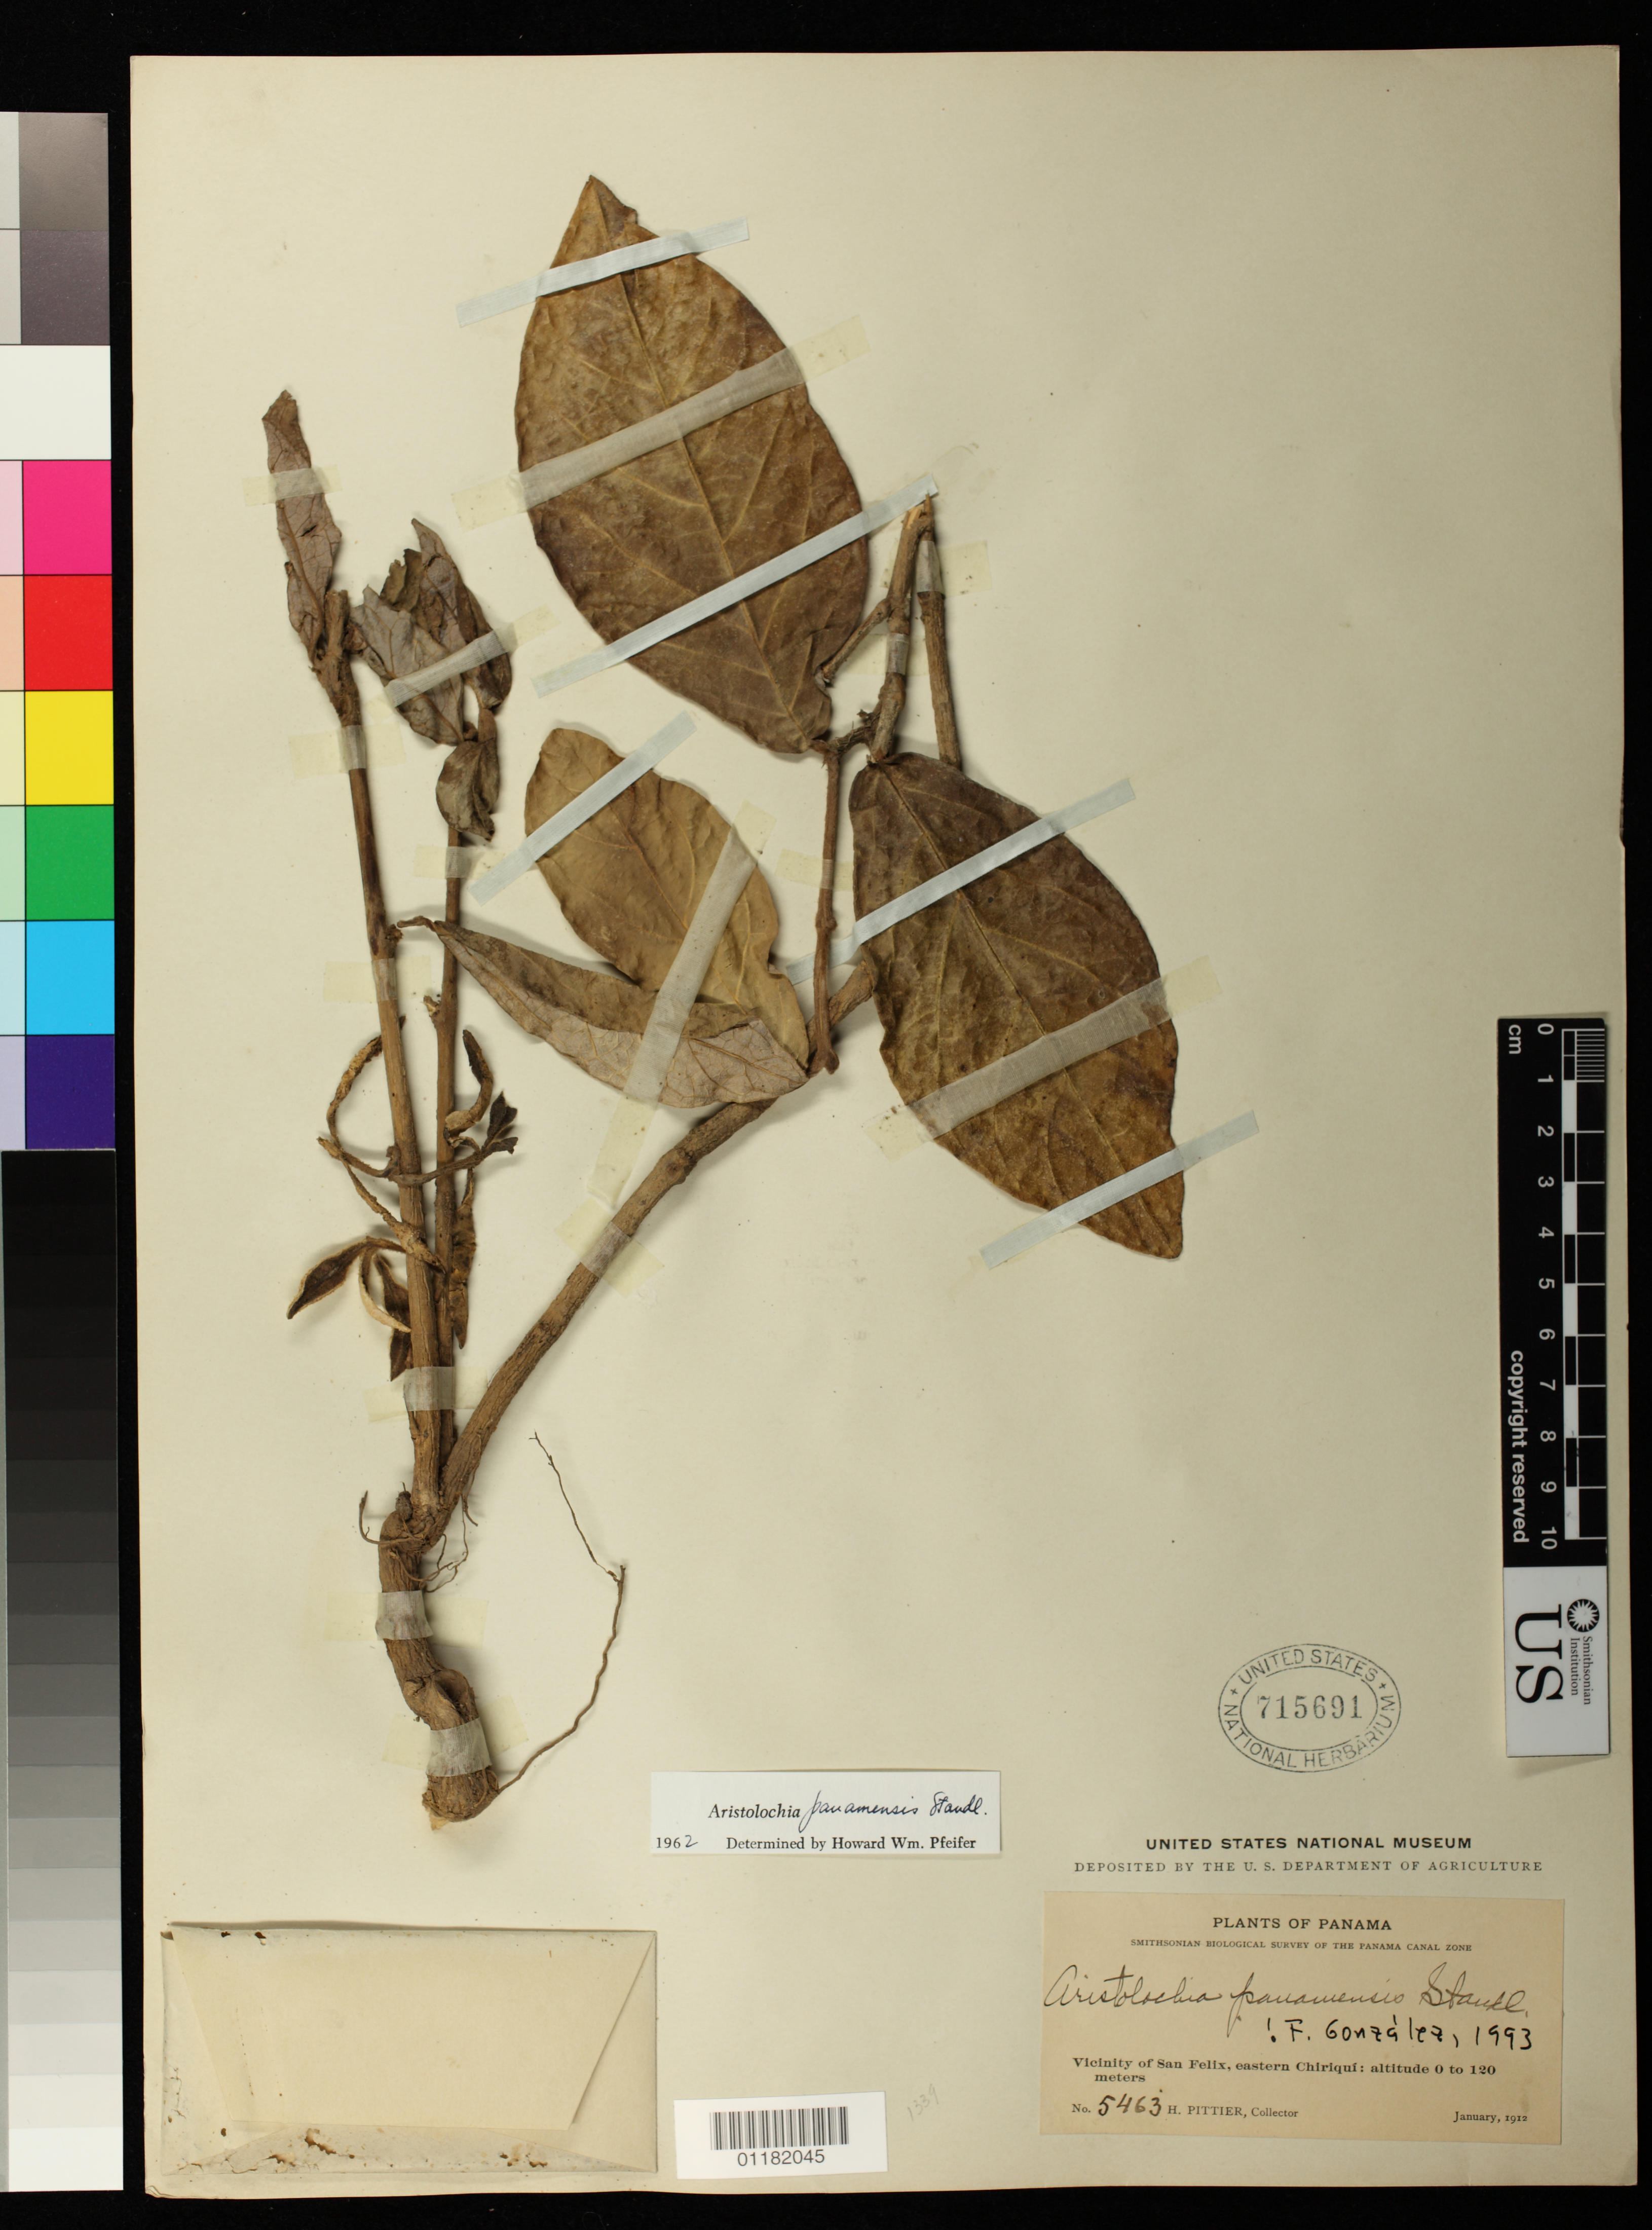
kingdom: Plantae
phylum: Tracheophyta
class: Magnoliopsida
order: Piperales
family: Aristolochiaceae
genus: Aristolochia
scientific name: Aristolochia panamensis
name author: Standl.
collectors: H. F. Pittier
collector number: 5463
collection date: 1910-01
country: Panama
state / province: Chiriqui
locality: Vicinity of San Felix, eastern Chiriqui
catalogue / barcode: US 715691